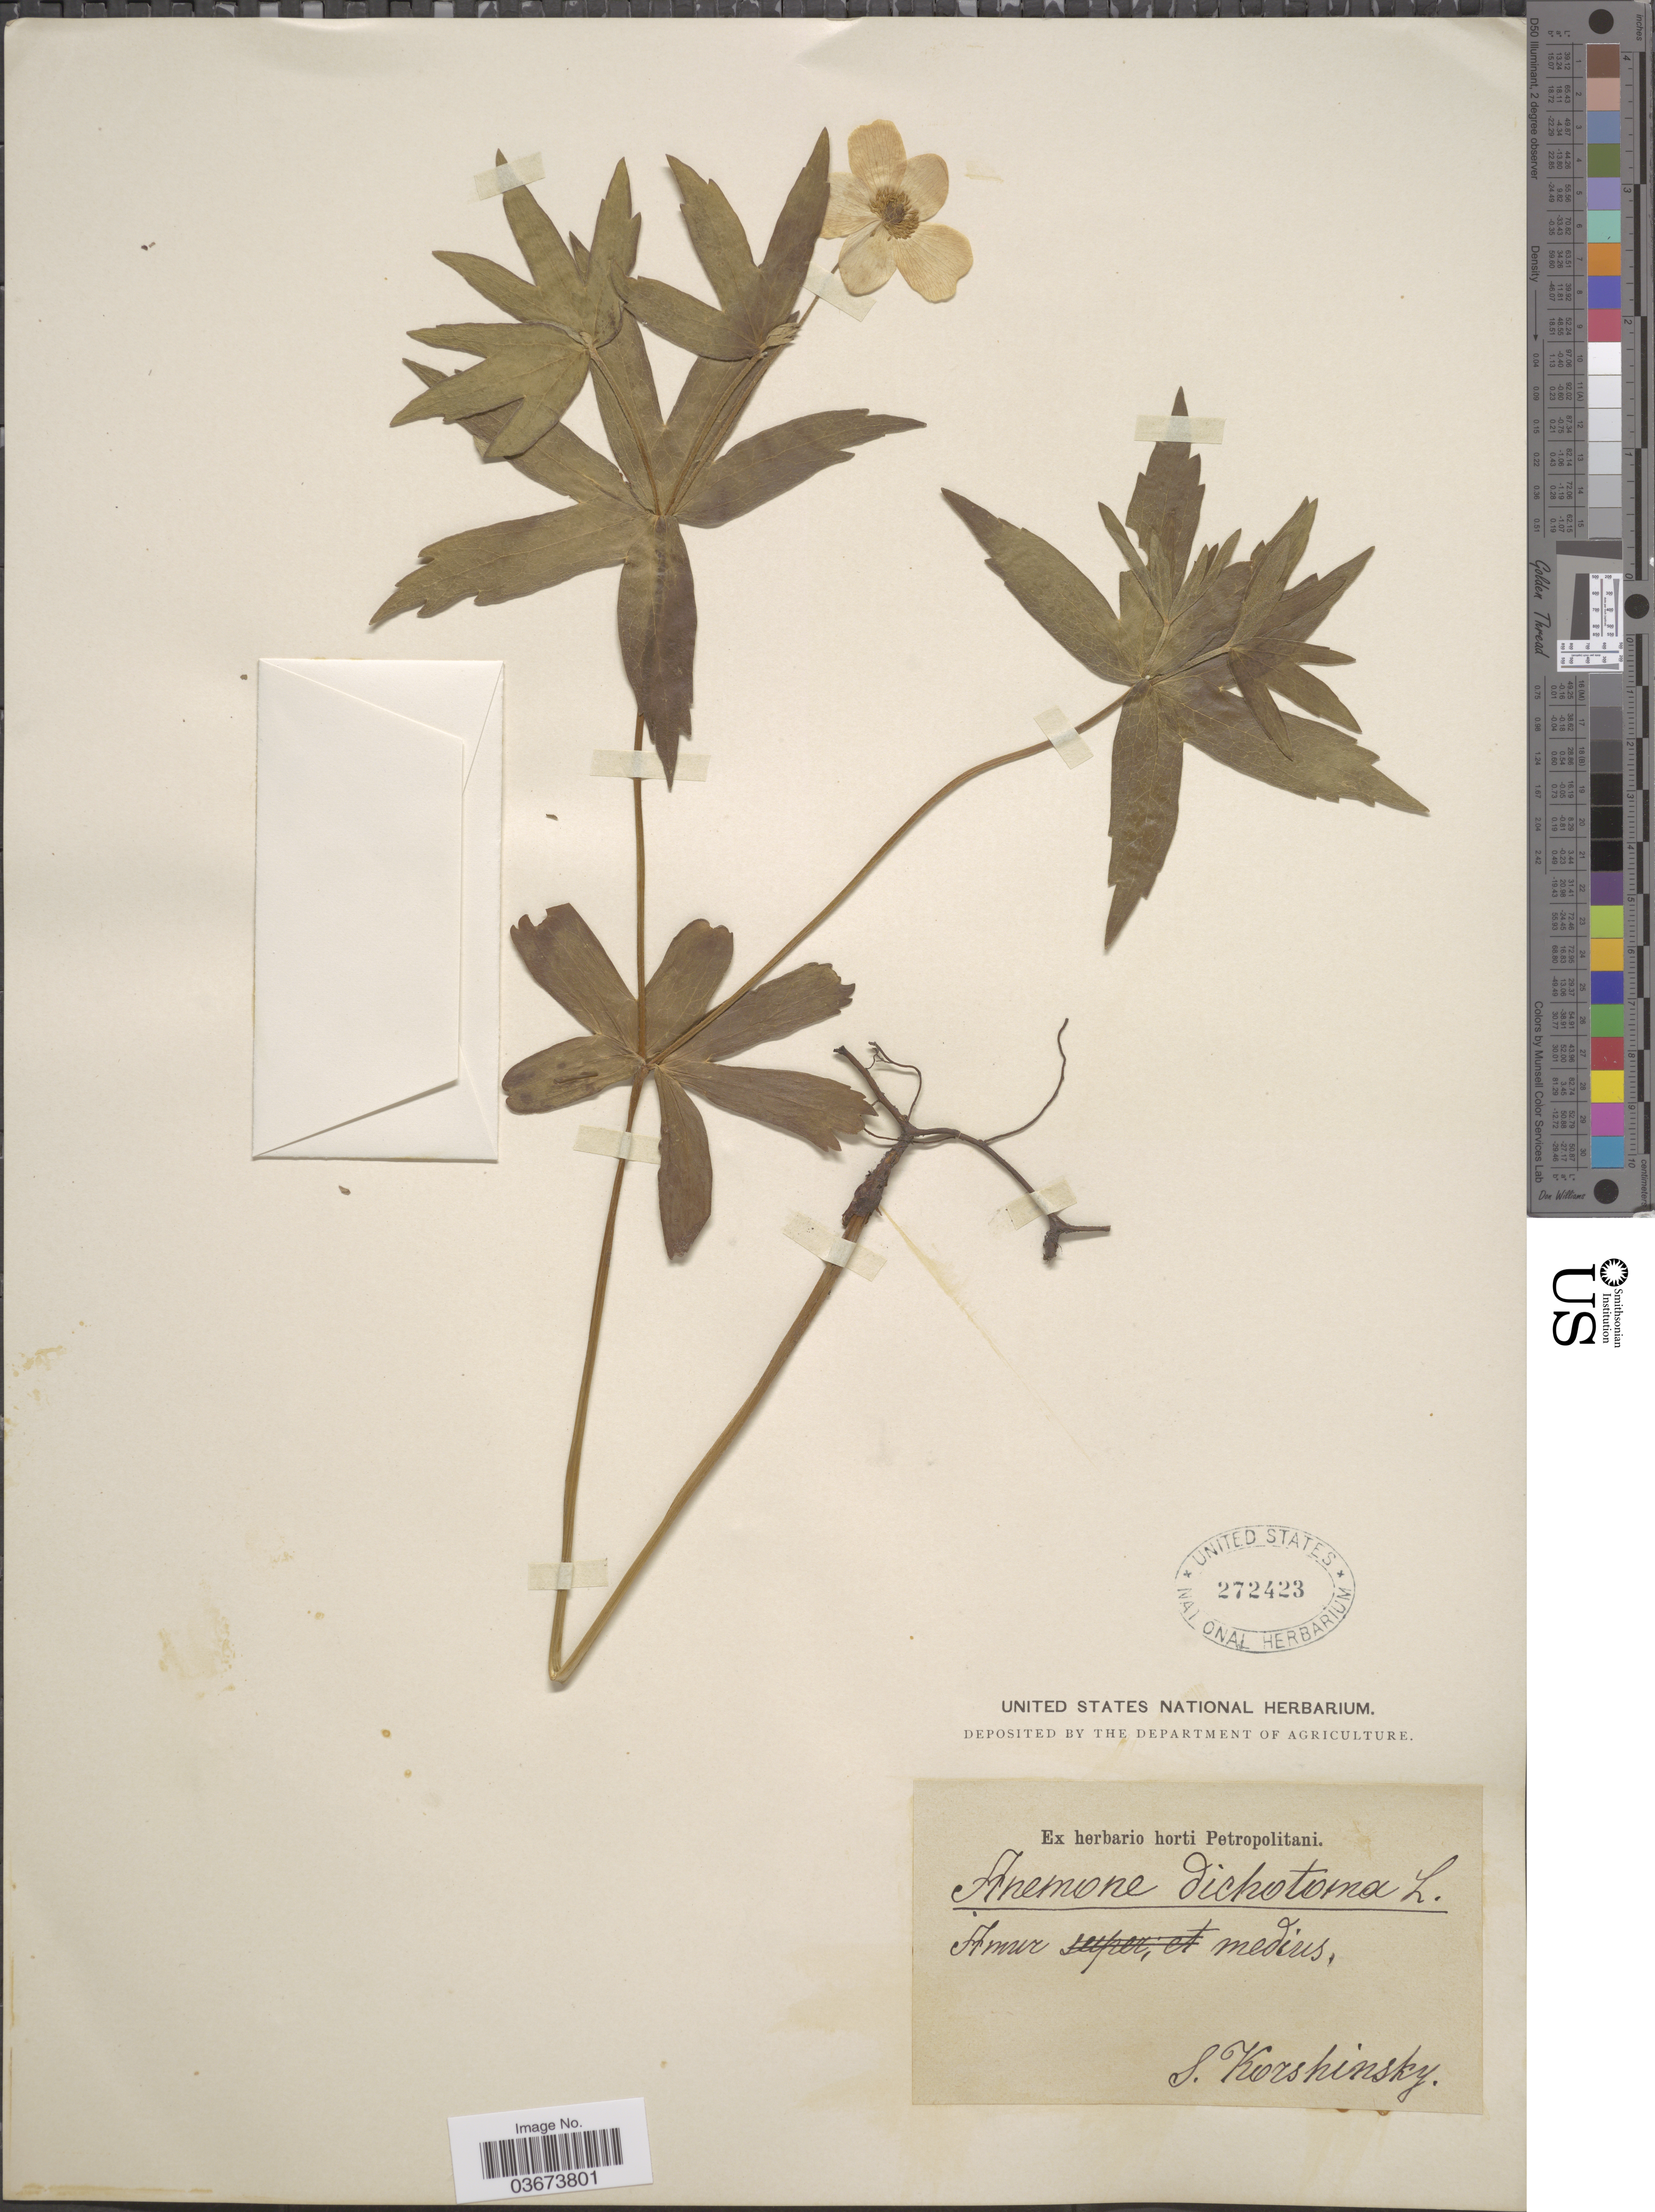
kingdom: Plantae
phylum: Tracheophyta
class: Magnoliopsida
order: Ranunculales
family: Ranunculaceae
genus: Anemone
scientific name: Anemone dichotoma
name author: L.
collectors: S. I. Korshinsky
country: Russian Federation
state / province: Amur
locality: Amur medius.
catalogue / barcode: US 272423